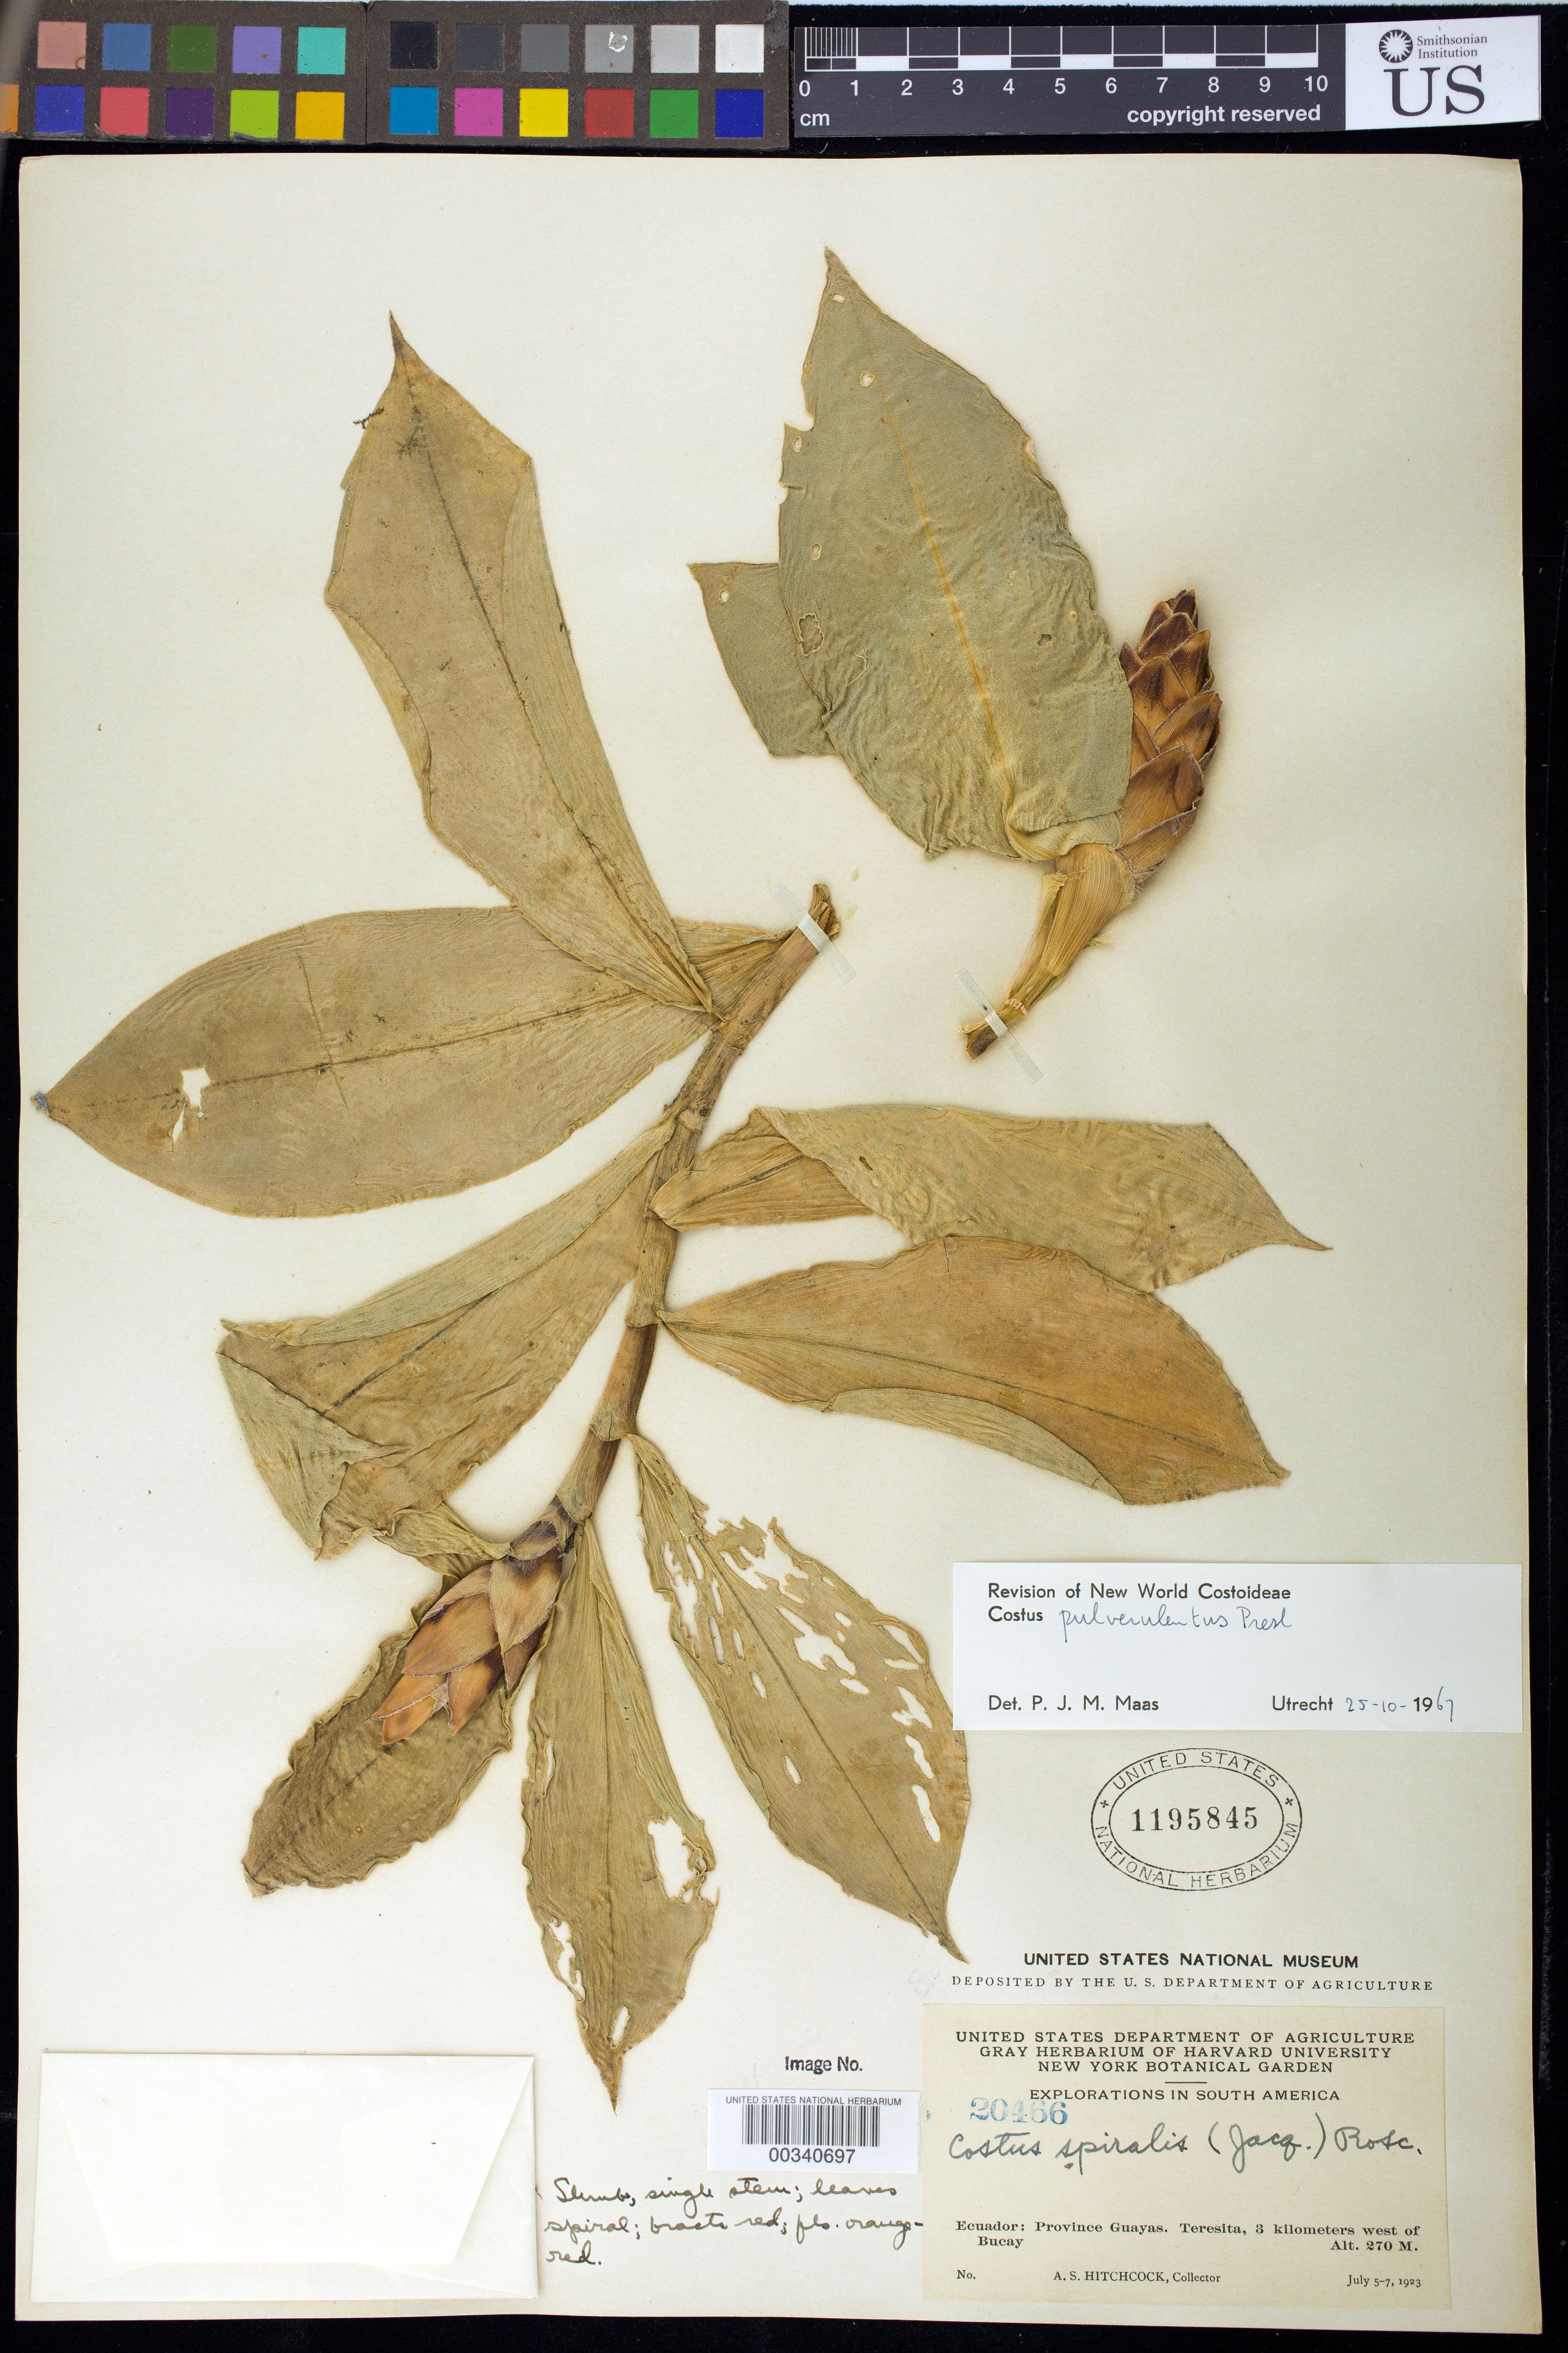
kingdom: Plantae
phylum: Tracheophyta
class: Liliopsida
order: Zingiberales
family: Costaceae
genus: Costus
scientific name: Costus pulverulentus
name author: C. Presl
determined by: Maas, Paul J. M.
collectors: A. S. Hitchcock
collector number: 20466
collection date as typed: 05 Jul 1923 to 07 Jul 1923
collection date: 1923-07-05/1923-07-07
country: Ecuador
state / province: Guayas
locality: Teresita, 3 km W of Bucay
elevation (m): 270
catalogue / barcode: US 1195845